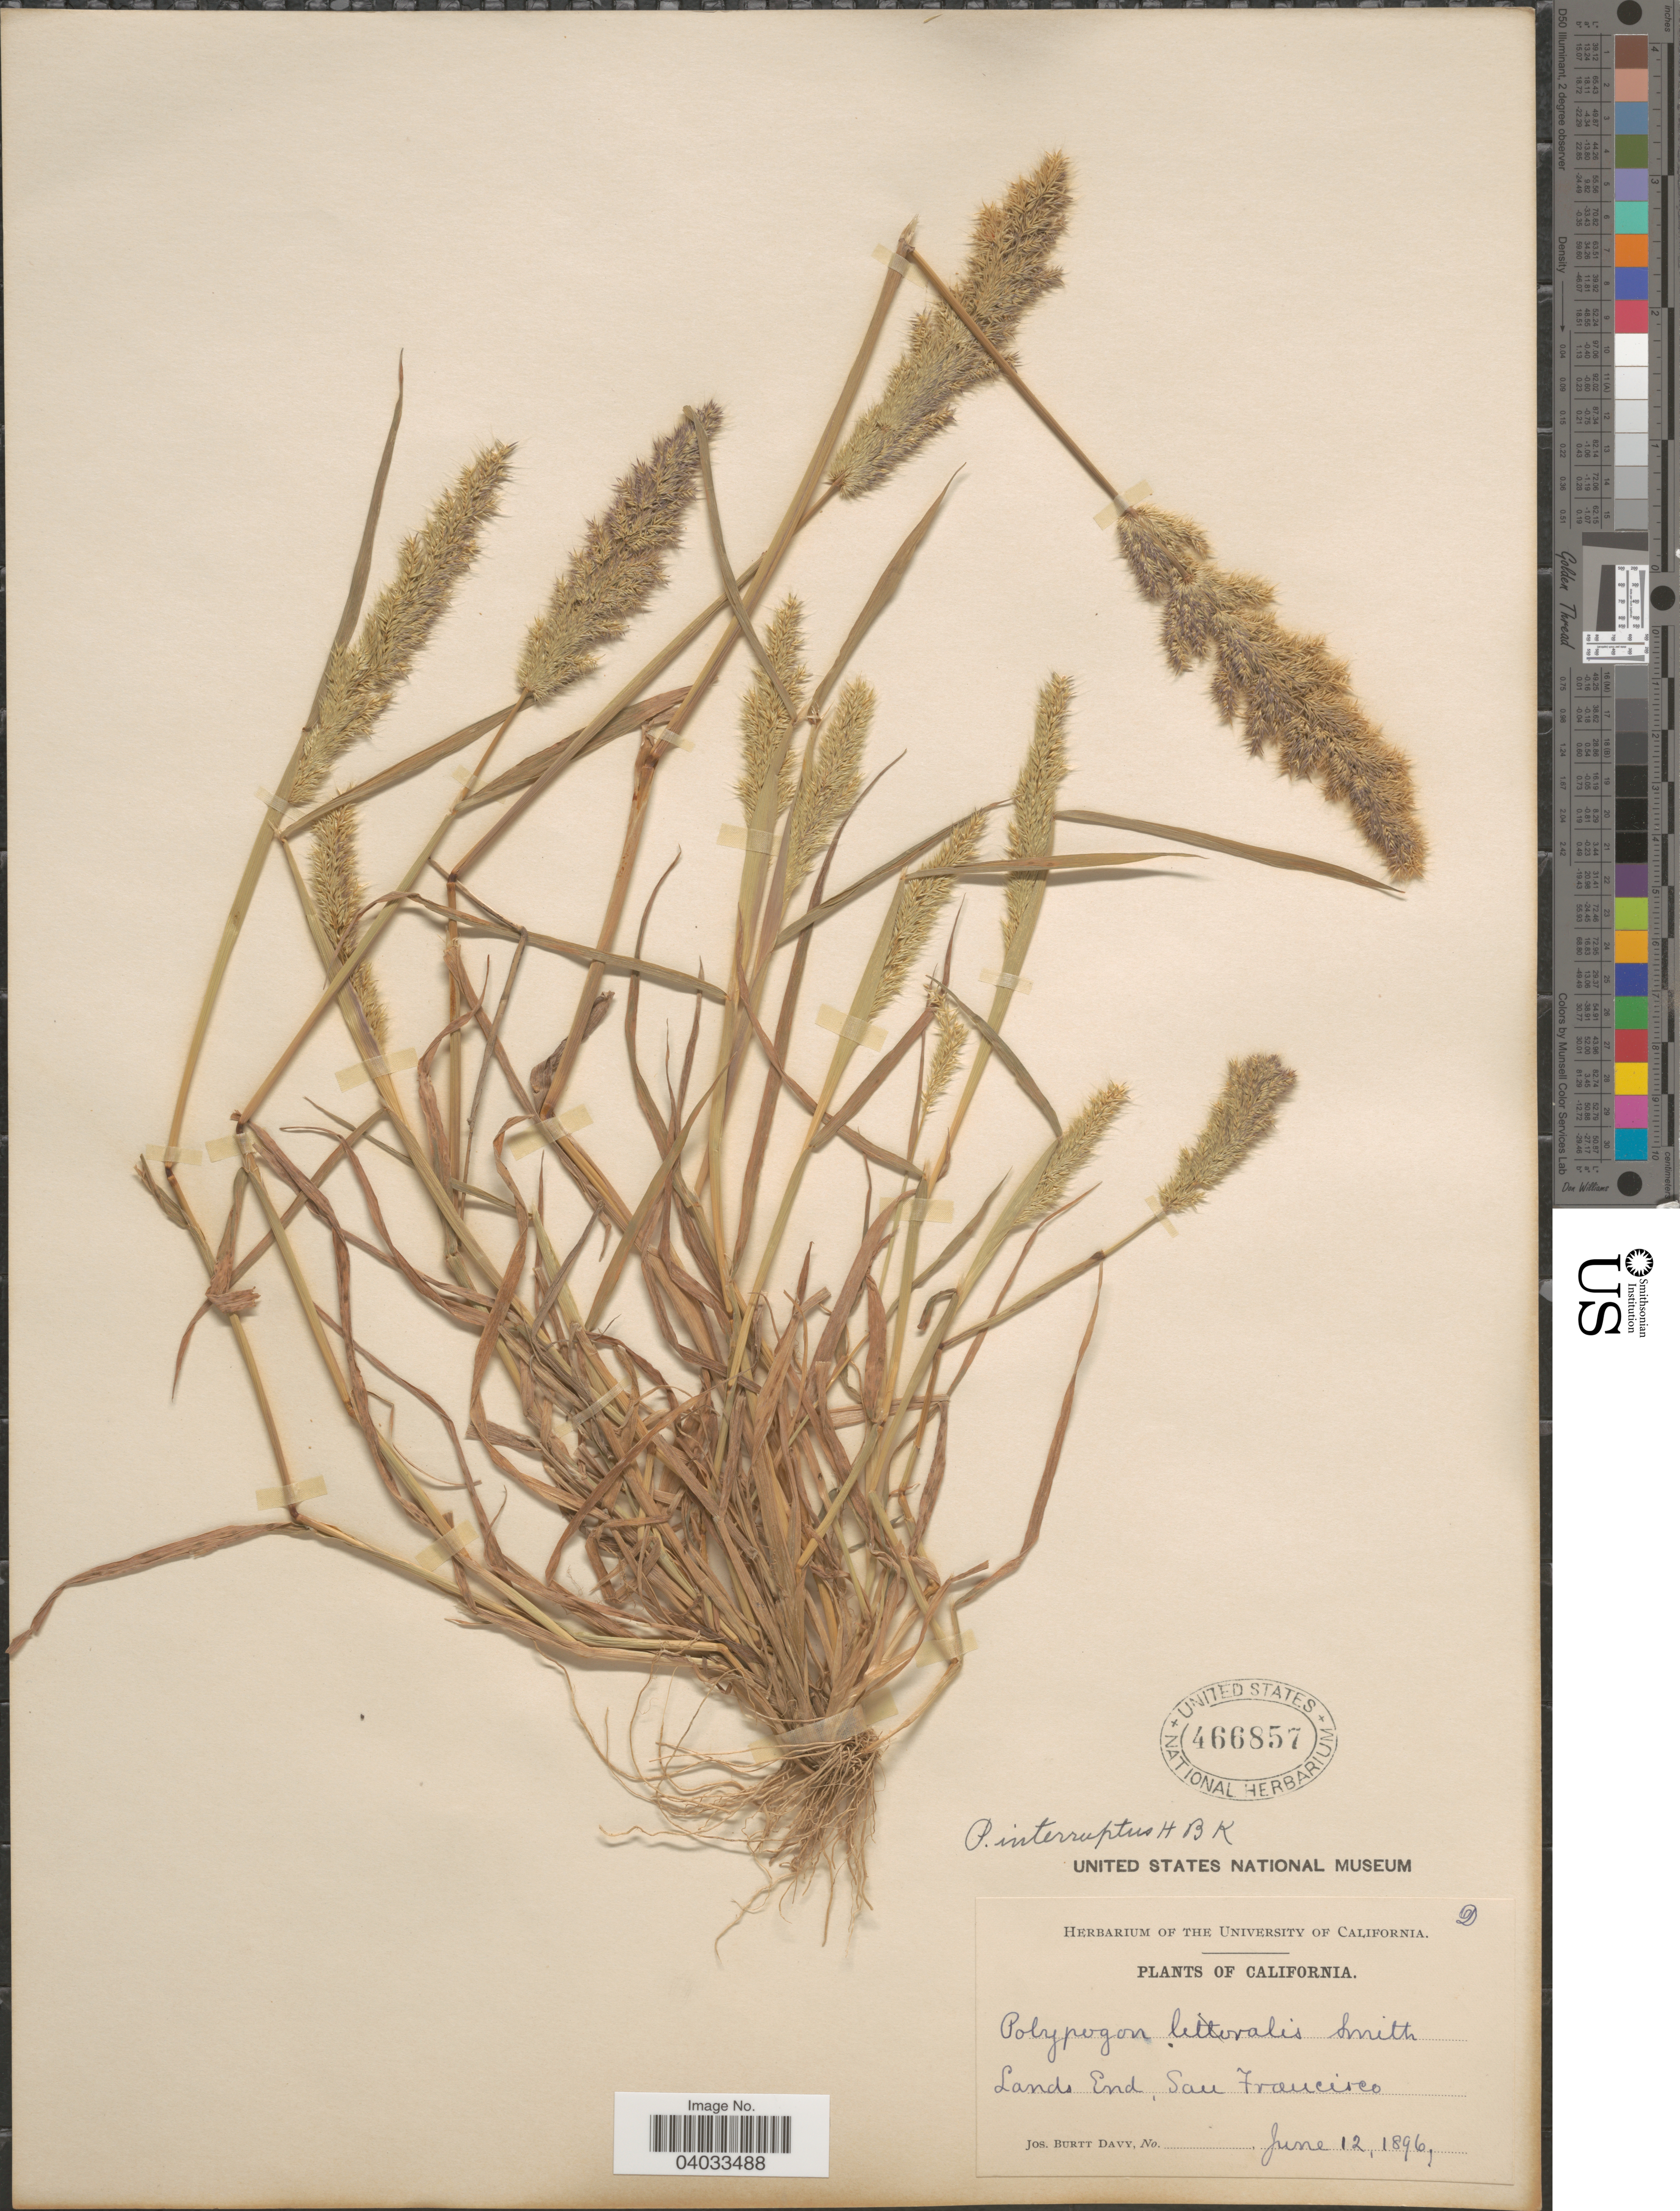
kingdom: Plantae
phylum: Tracheophyta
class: Liliopsida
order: Poales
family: Poaceae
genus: Polypogon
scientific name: Polypogon interruptus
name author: Kunth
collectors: J. Burtt Davy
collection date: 1896-06-12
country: United States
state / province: California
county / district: San Francisco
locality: Lands End, San Francisco.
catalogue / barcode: US 466857